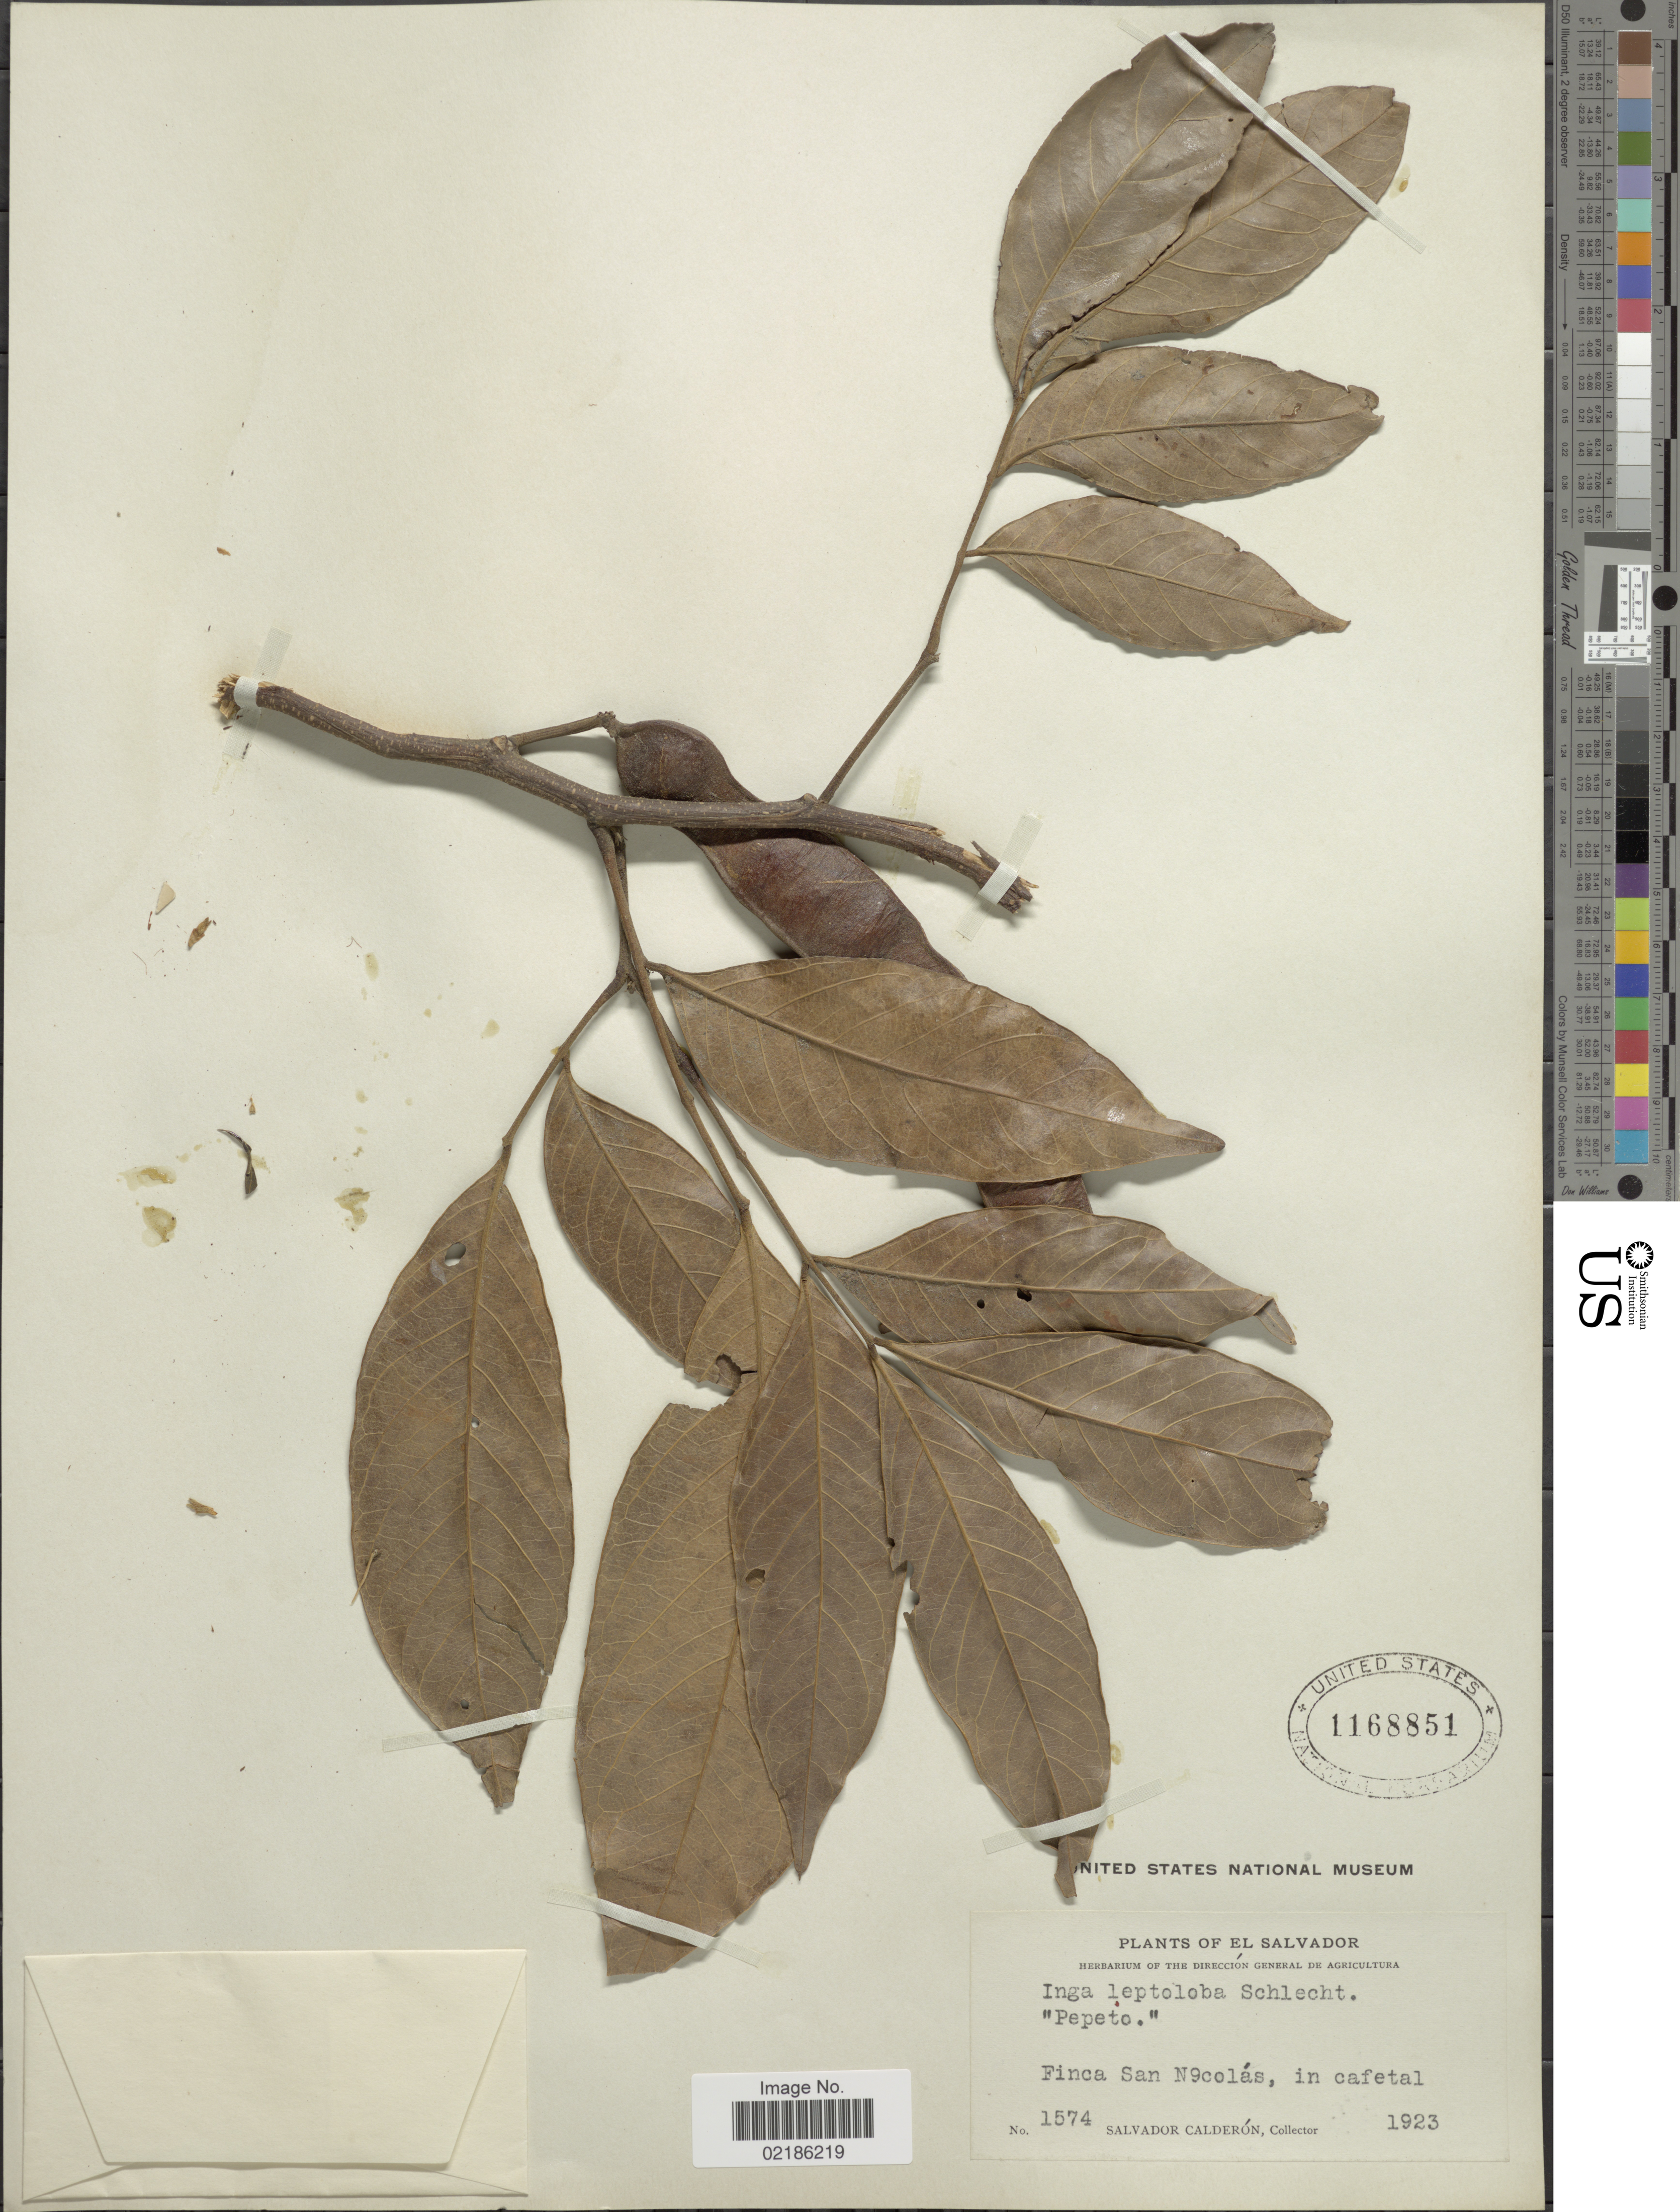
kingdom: Plantae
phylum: Tracheophyta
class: Magnoliopsida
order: Fabales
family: Fabaceae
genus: Inga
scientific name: Inga leptoloba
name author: Schltdl.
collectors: S. Calderón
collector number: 1574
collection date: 1923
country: El Salvador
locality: Finca San Nicolas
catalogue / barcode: US 1168851